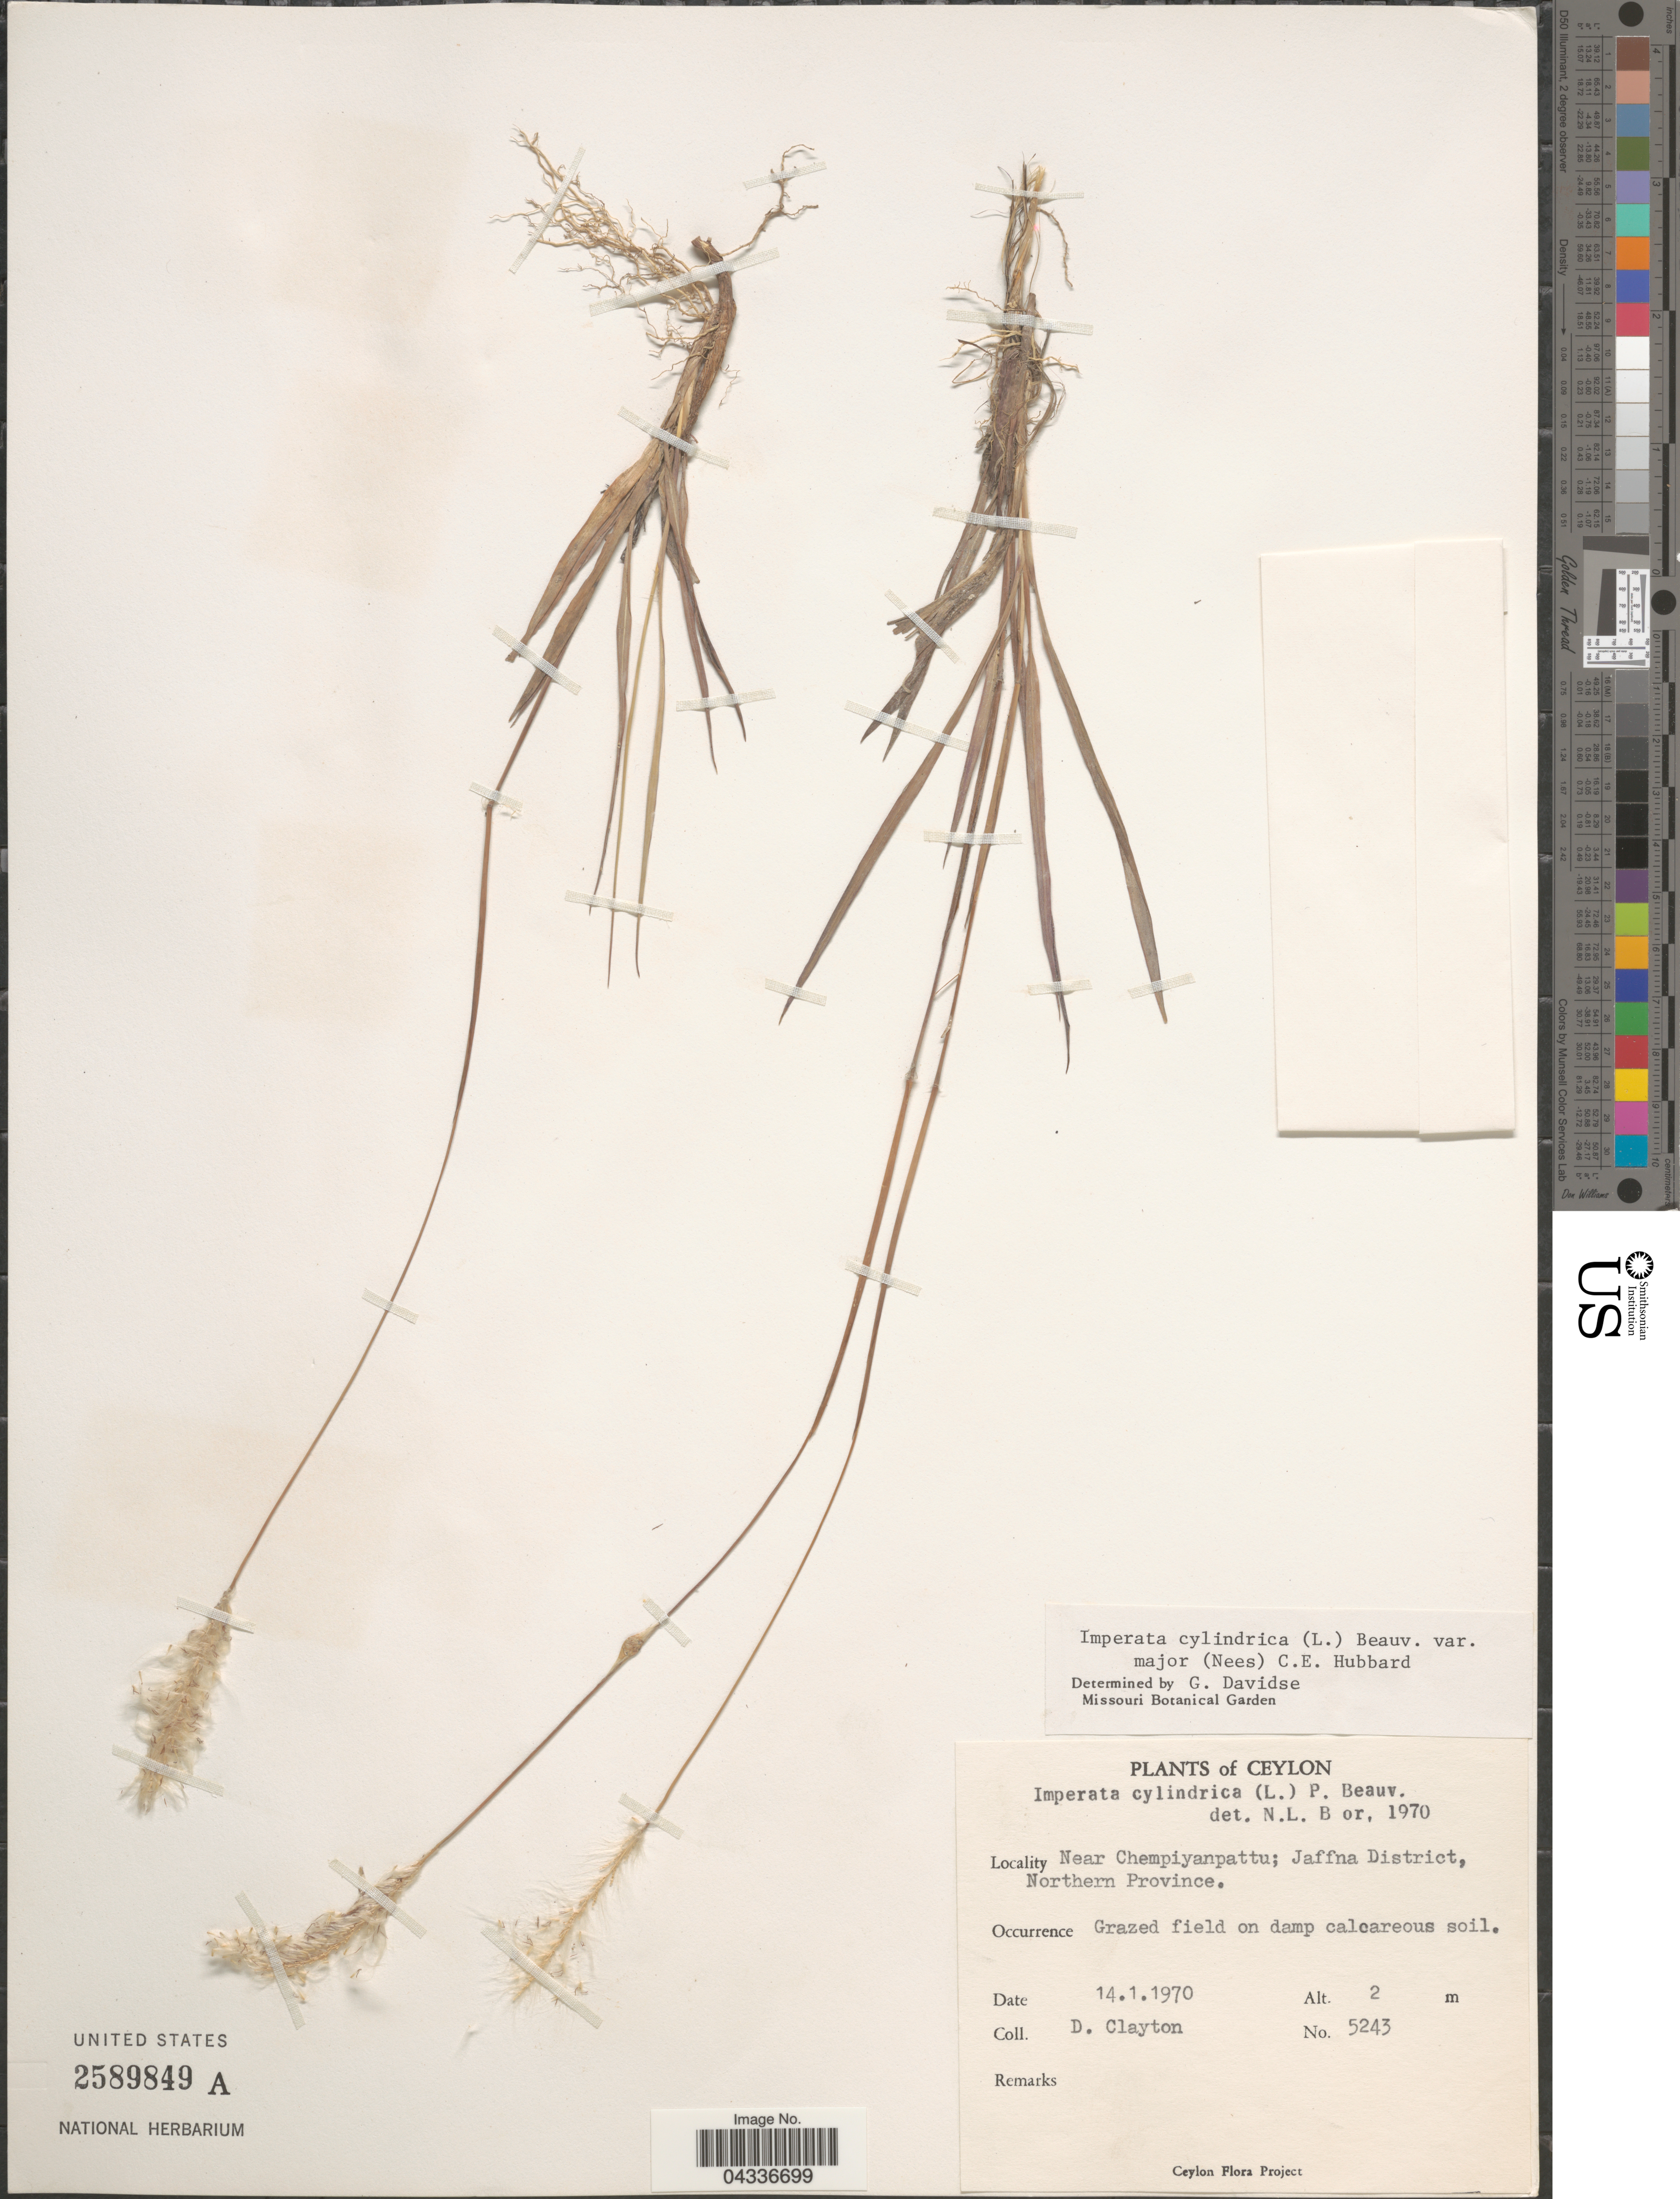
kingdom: Plantae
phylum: Tracheophyta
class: Liliopsida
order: Poales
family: Poaceae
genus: Imperata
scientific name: Imperata cylindrica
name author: (L.) P. Beauv.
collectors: D. Clayton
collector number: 5243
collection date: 1970-01-14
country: Sri Lanka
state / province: Northern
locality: Ceylon. Near Chempiyanpattu; Jaffna District.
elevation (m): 2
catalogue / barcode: US 2589849A